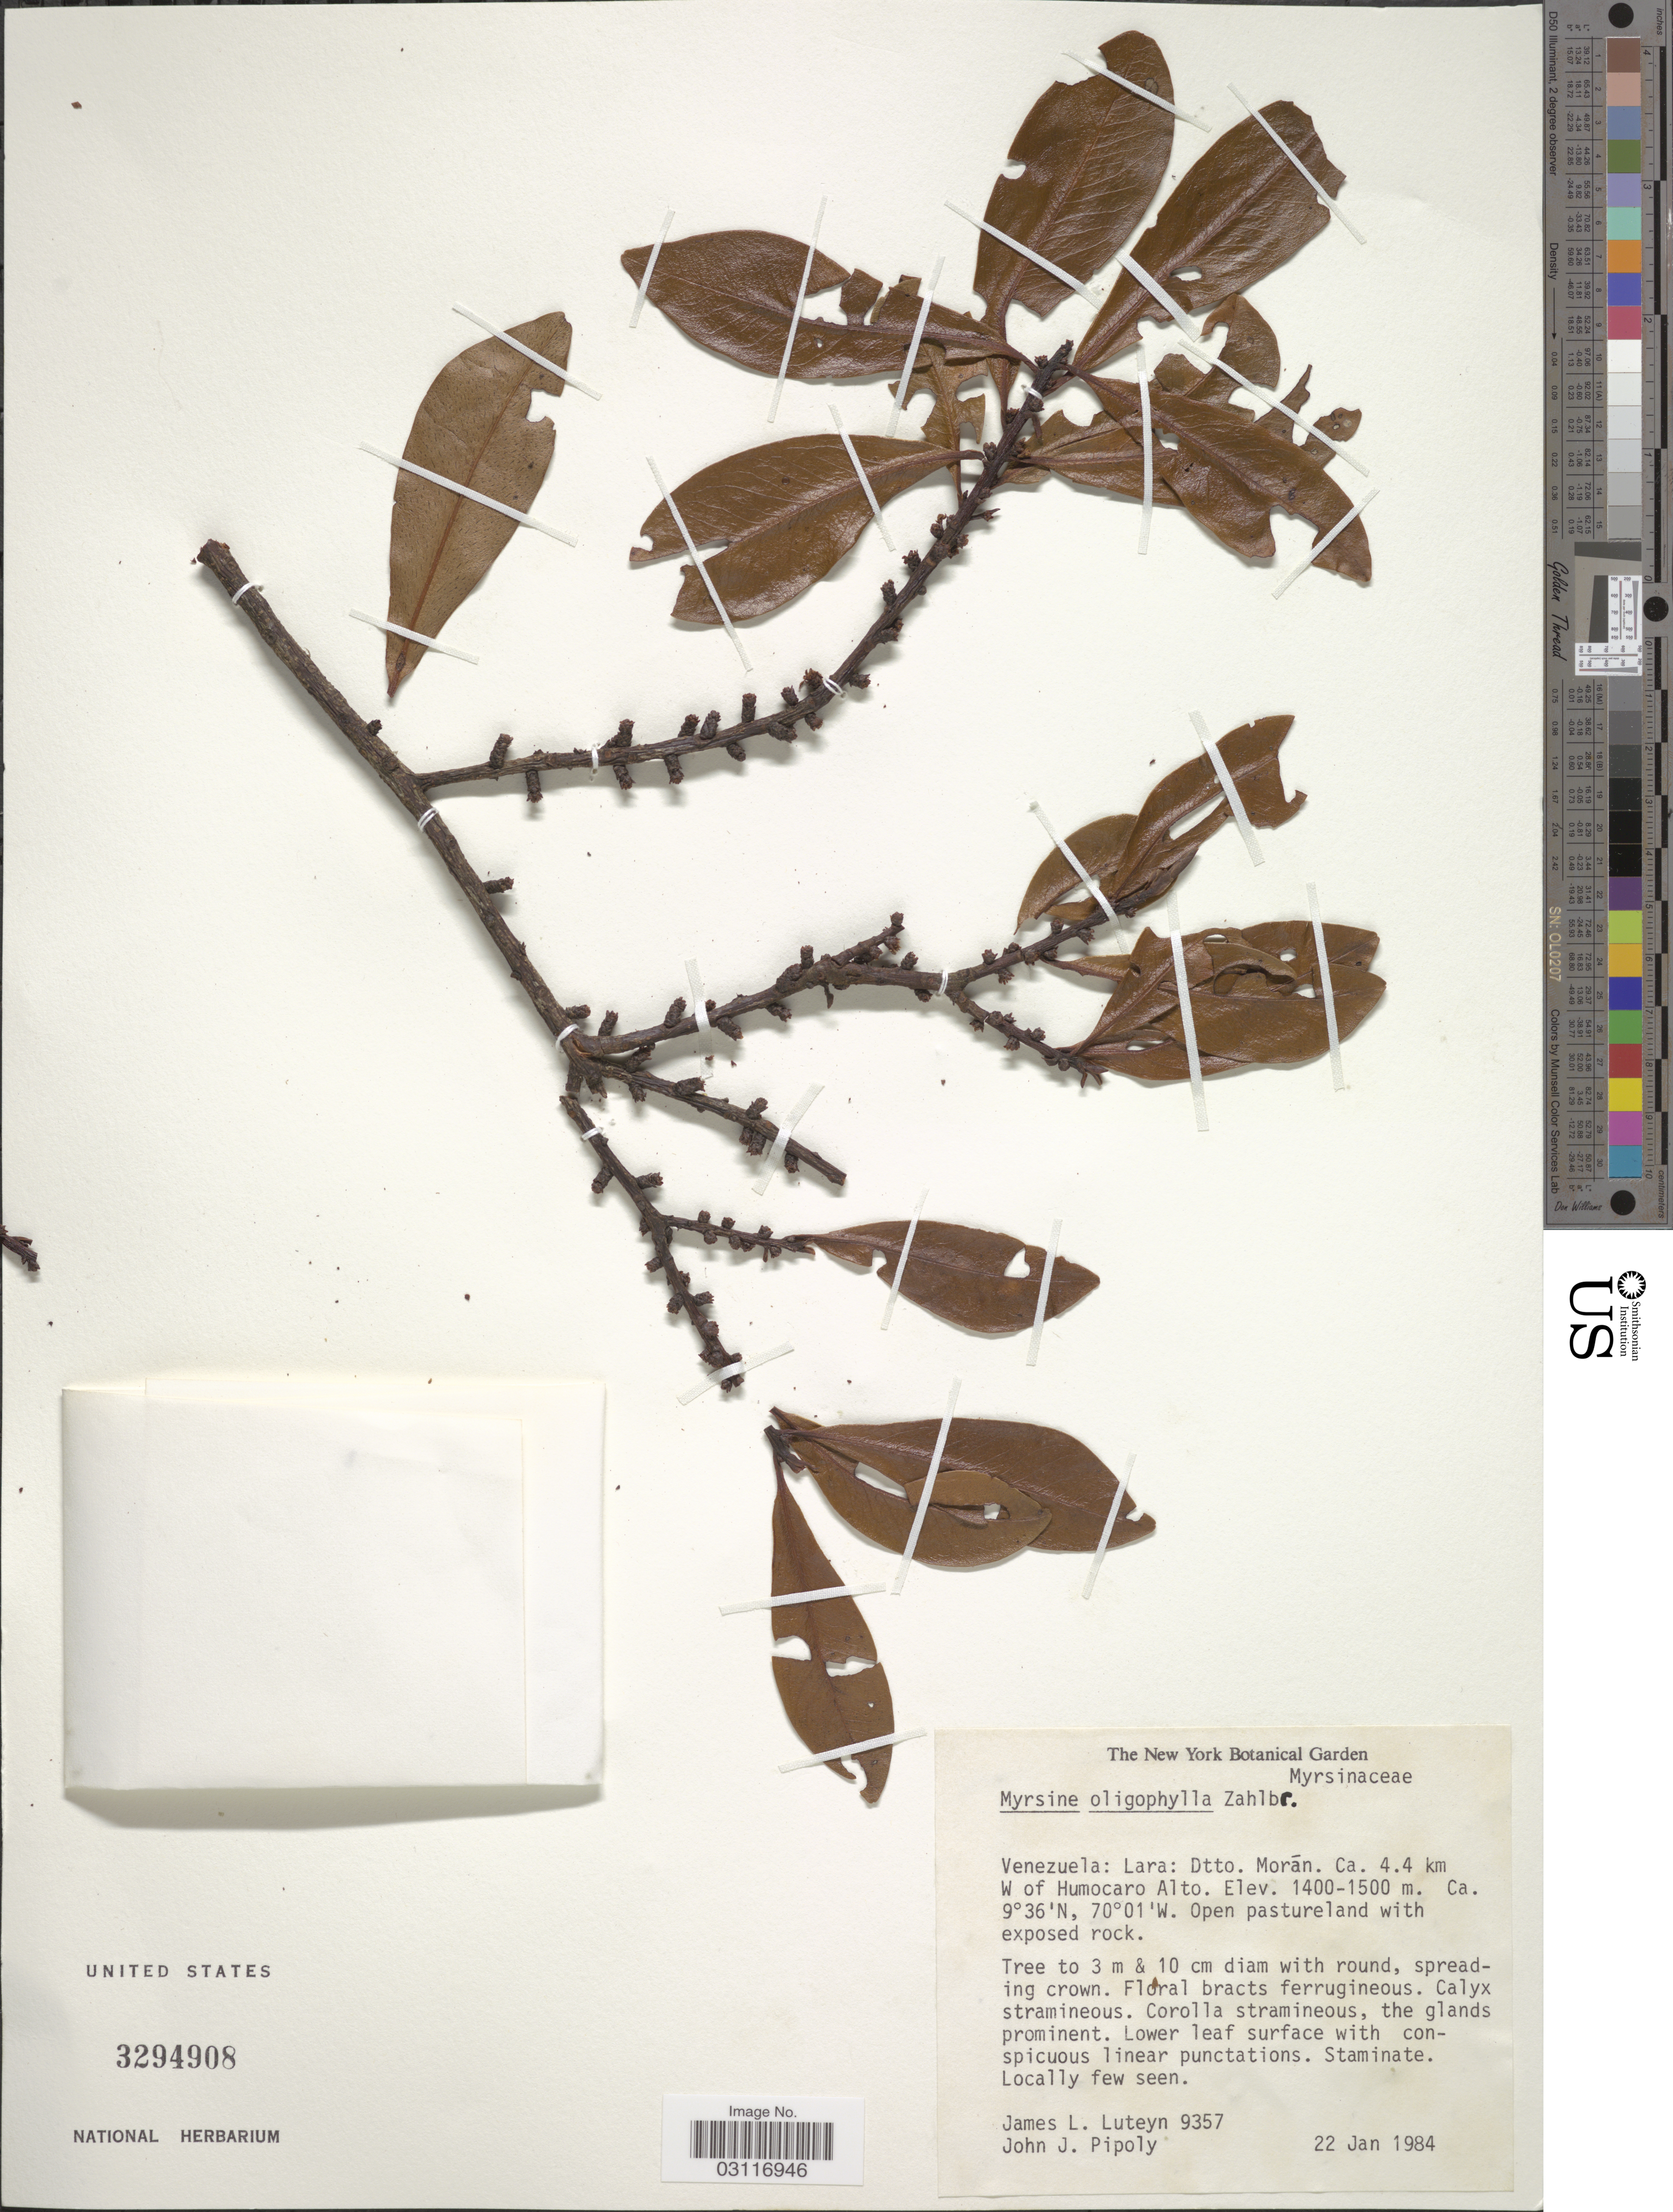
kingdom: Plantae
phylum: Tracheophyta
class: Magnoliopsida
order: Ericales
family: Primulaceae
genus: Myrsine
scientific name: Myrsine oligophylla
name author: Zahlbr.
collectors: J. Luteyn & J. J. Pipoly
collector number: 9357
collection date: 1984-01-22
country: Venezuela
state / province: Lara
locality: Dtto. Morán. Ca. 4.4 km W of Humocaro Alto.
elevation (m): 1400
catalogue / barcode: US 3294908